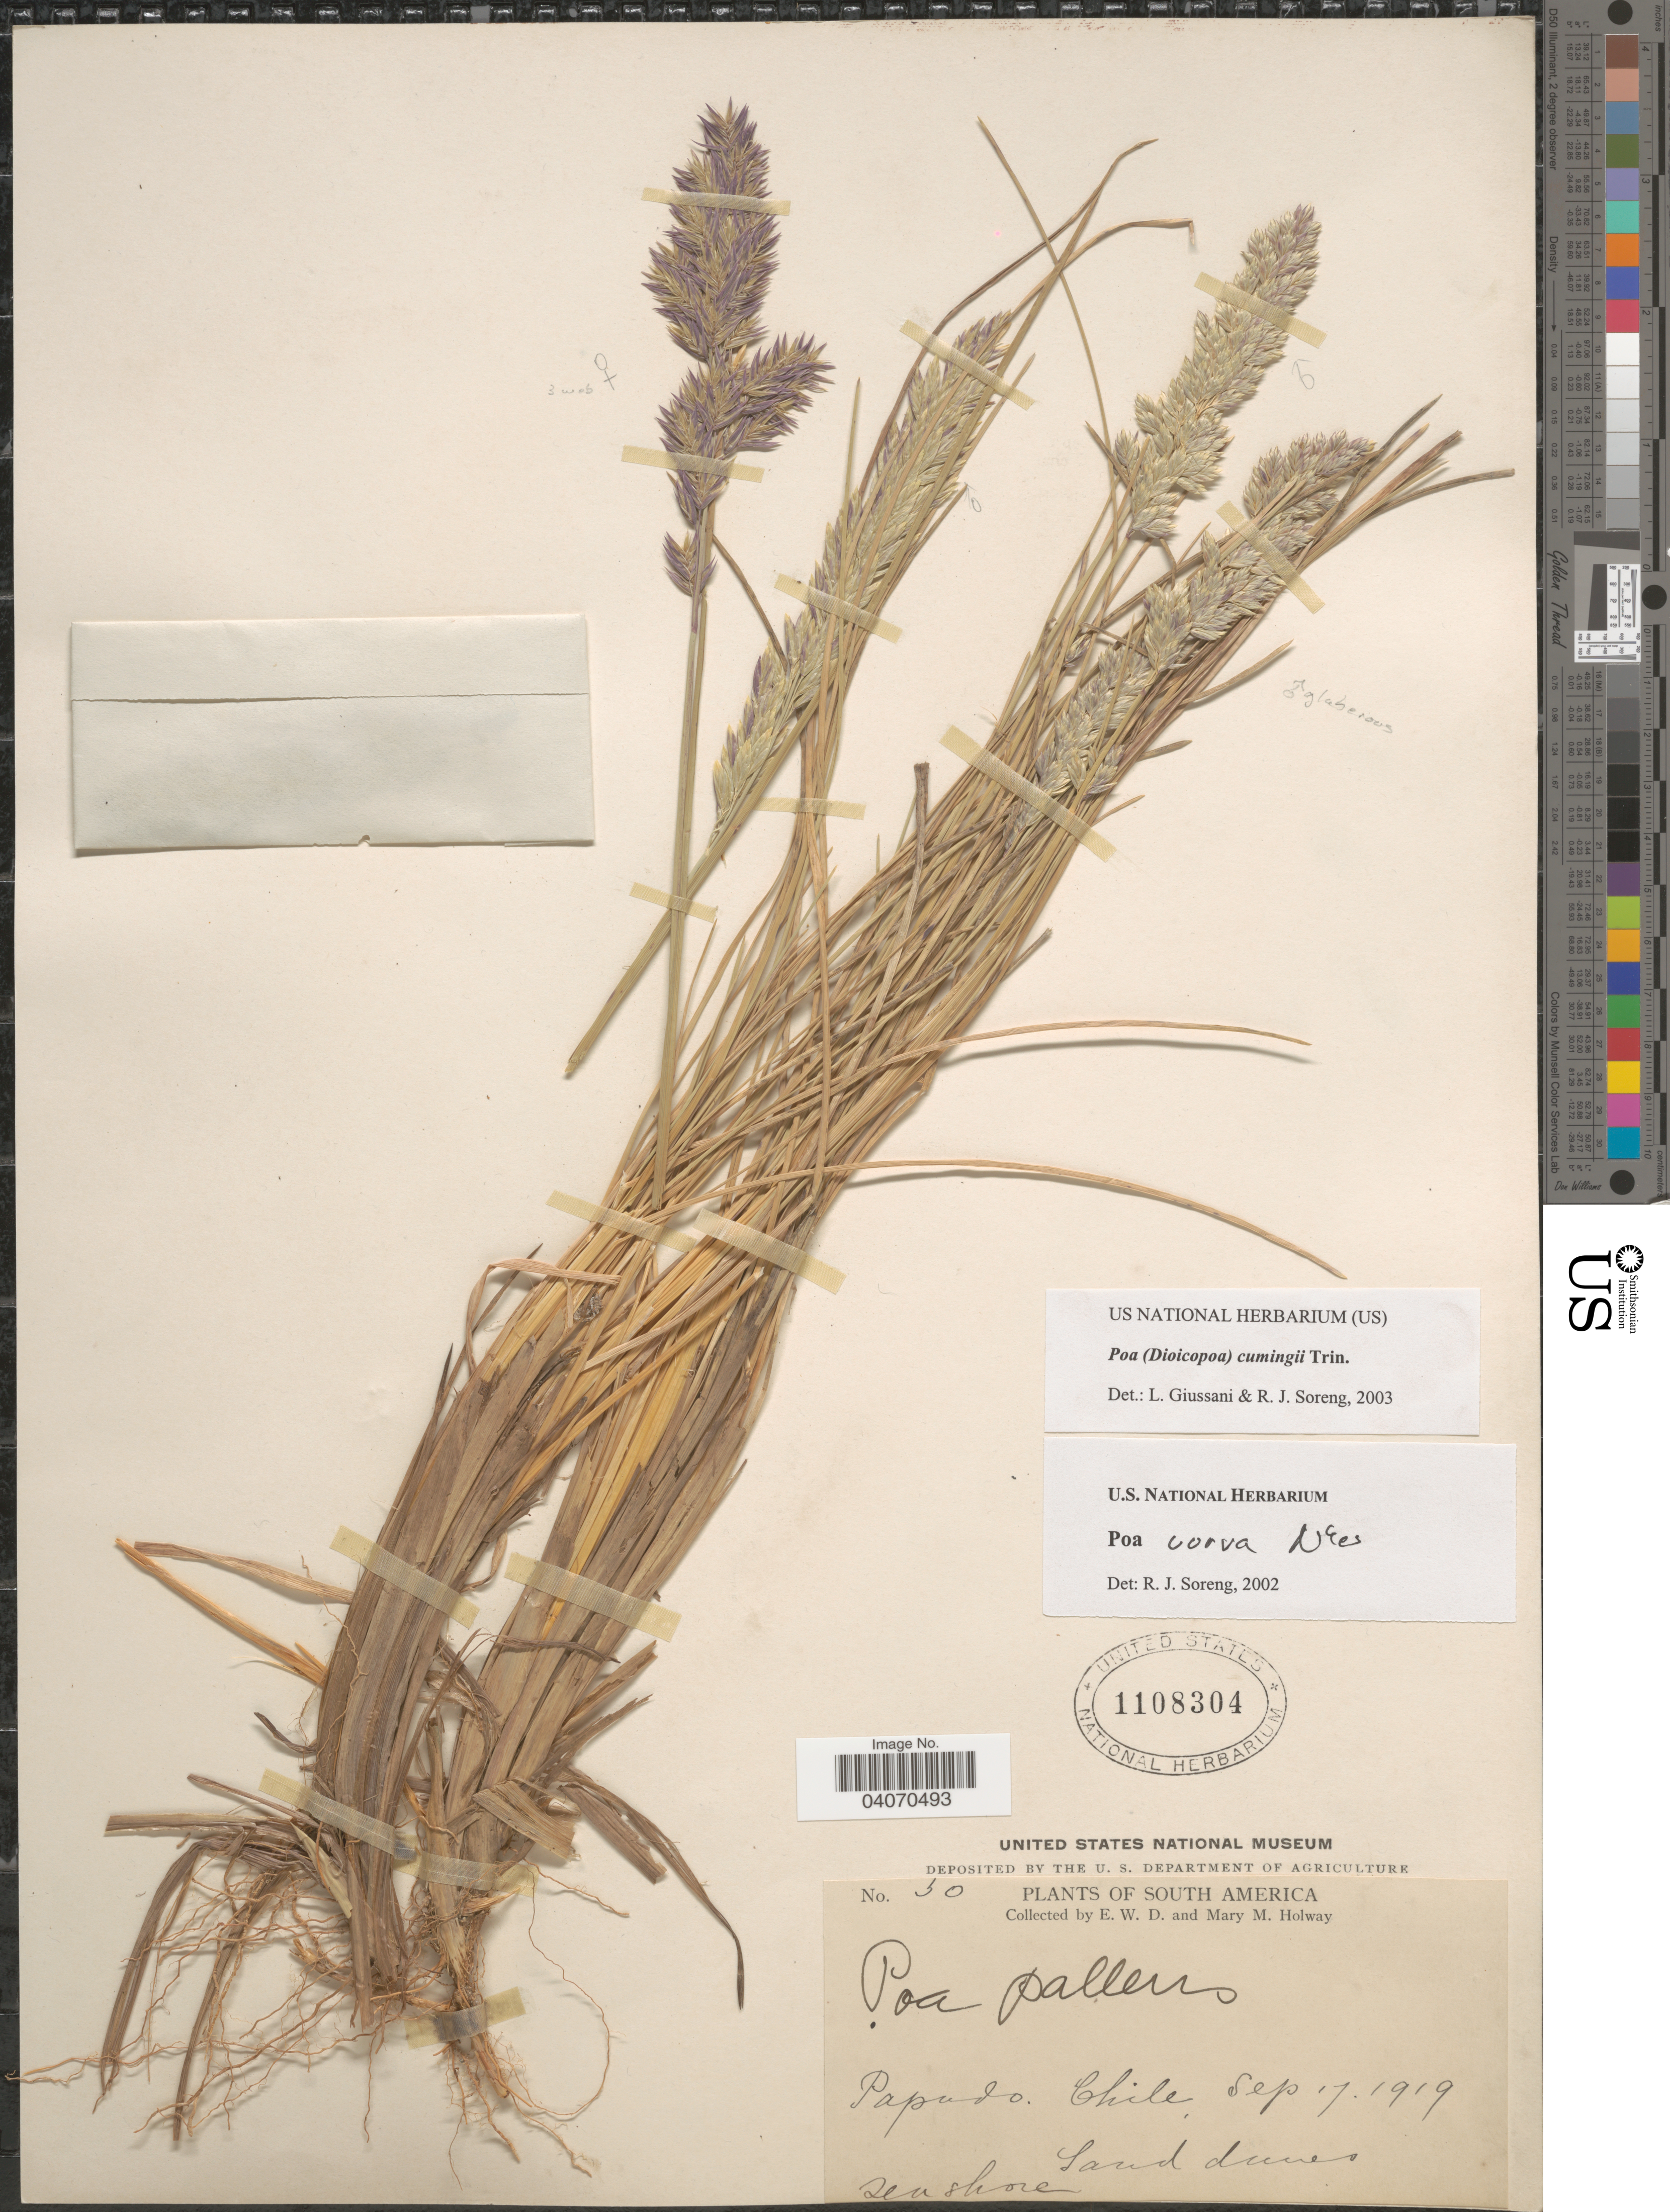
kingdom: Plantae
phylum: Tracheophyta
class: Liliopsida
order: Poales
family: Poaceae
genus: Poa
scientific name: Poa cumingii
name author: Trin.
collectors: E. W. D. Holway & M. M. Holway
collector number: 30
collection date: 1919-09-17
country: Chile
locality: Papudo. Sand dunes. Seashore.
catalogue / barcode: US 1108304